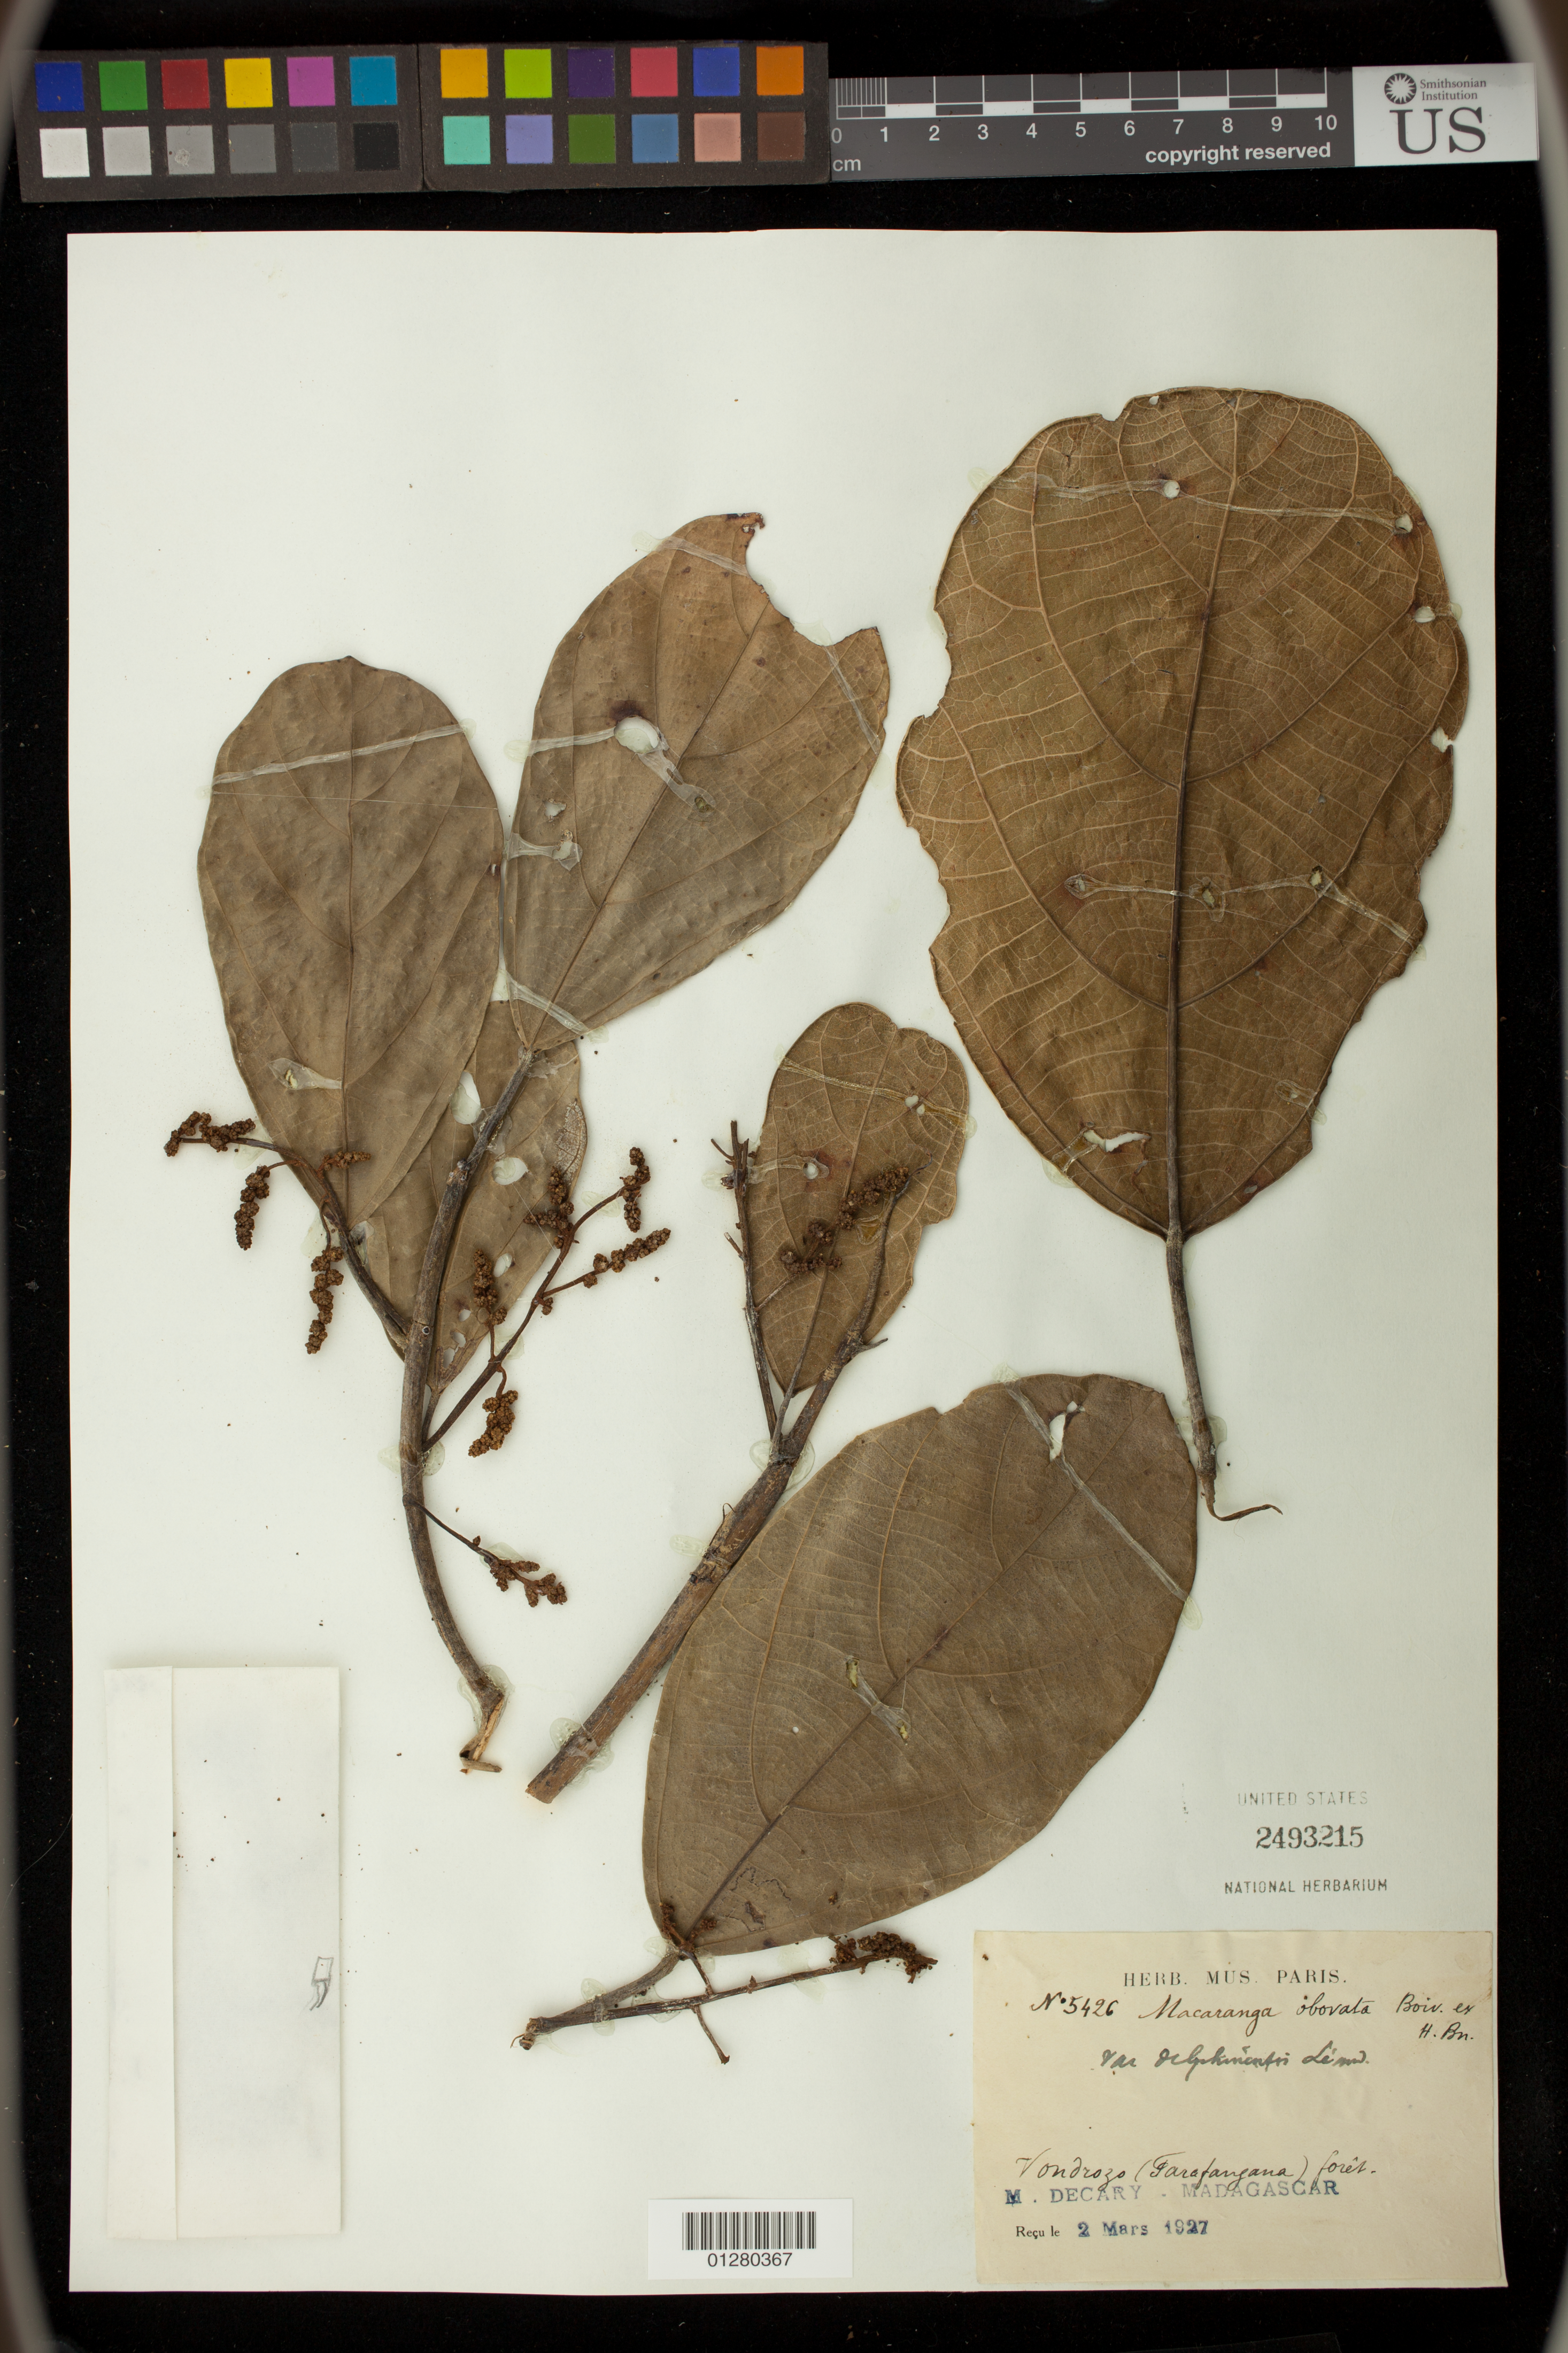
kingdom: Plantae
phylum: Tracheophyta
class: Magnoliopsida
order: Malpighiales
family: Euphorbiaceae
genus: Macaranga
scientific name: Macaranga obovata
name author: ex Baill.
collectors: M. Decary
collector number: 5426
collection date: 1927-03-02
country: Madagascar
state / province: Atsimo-Atsinanana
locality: Vondrozo (Farafangana) foret.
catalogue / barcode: US 2493215